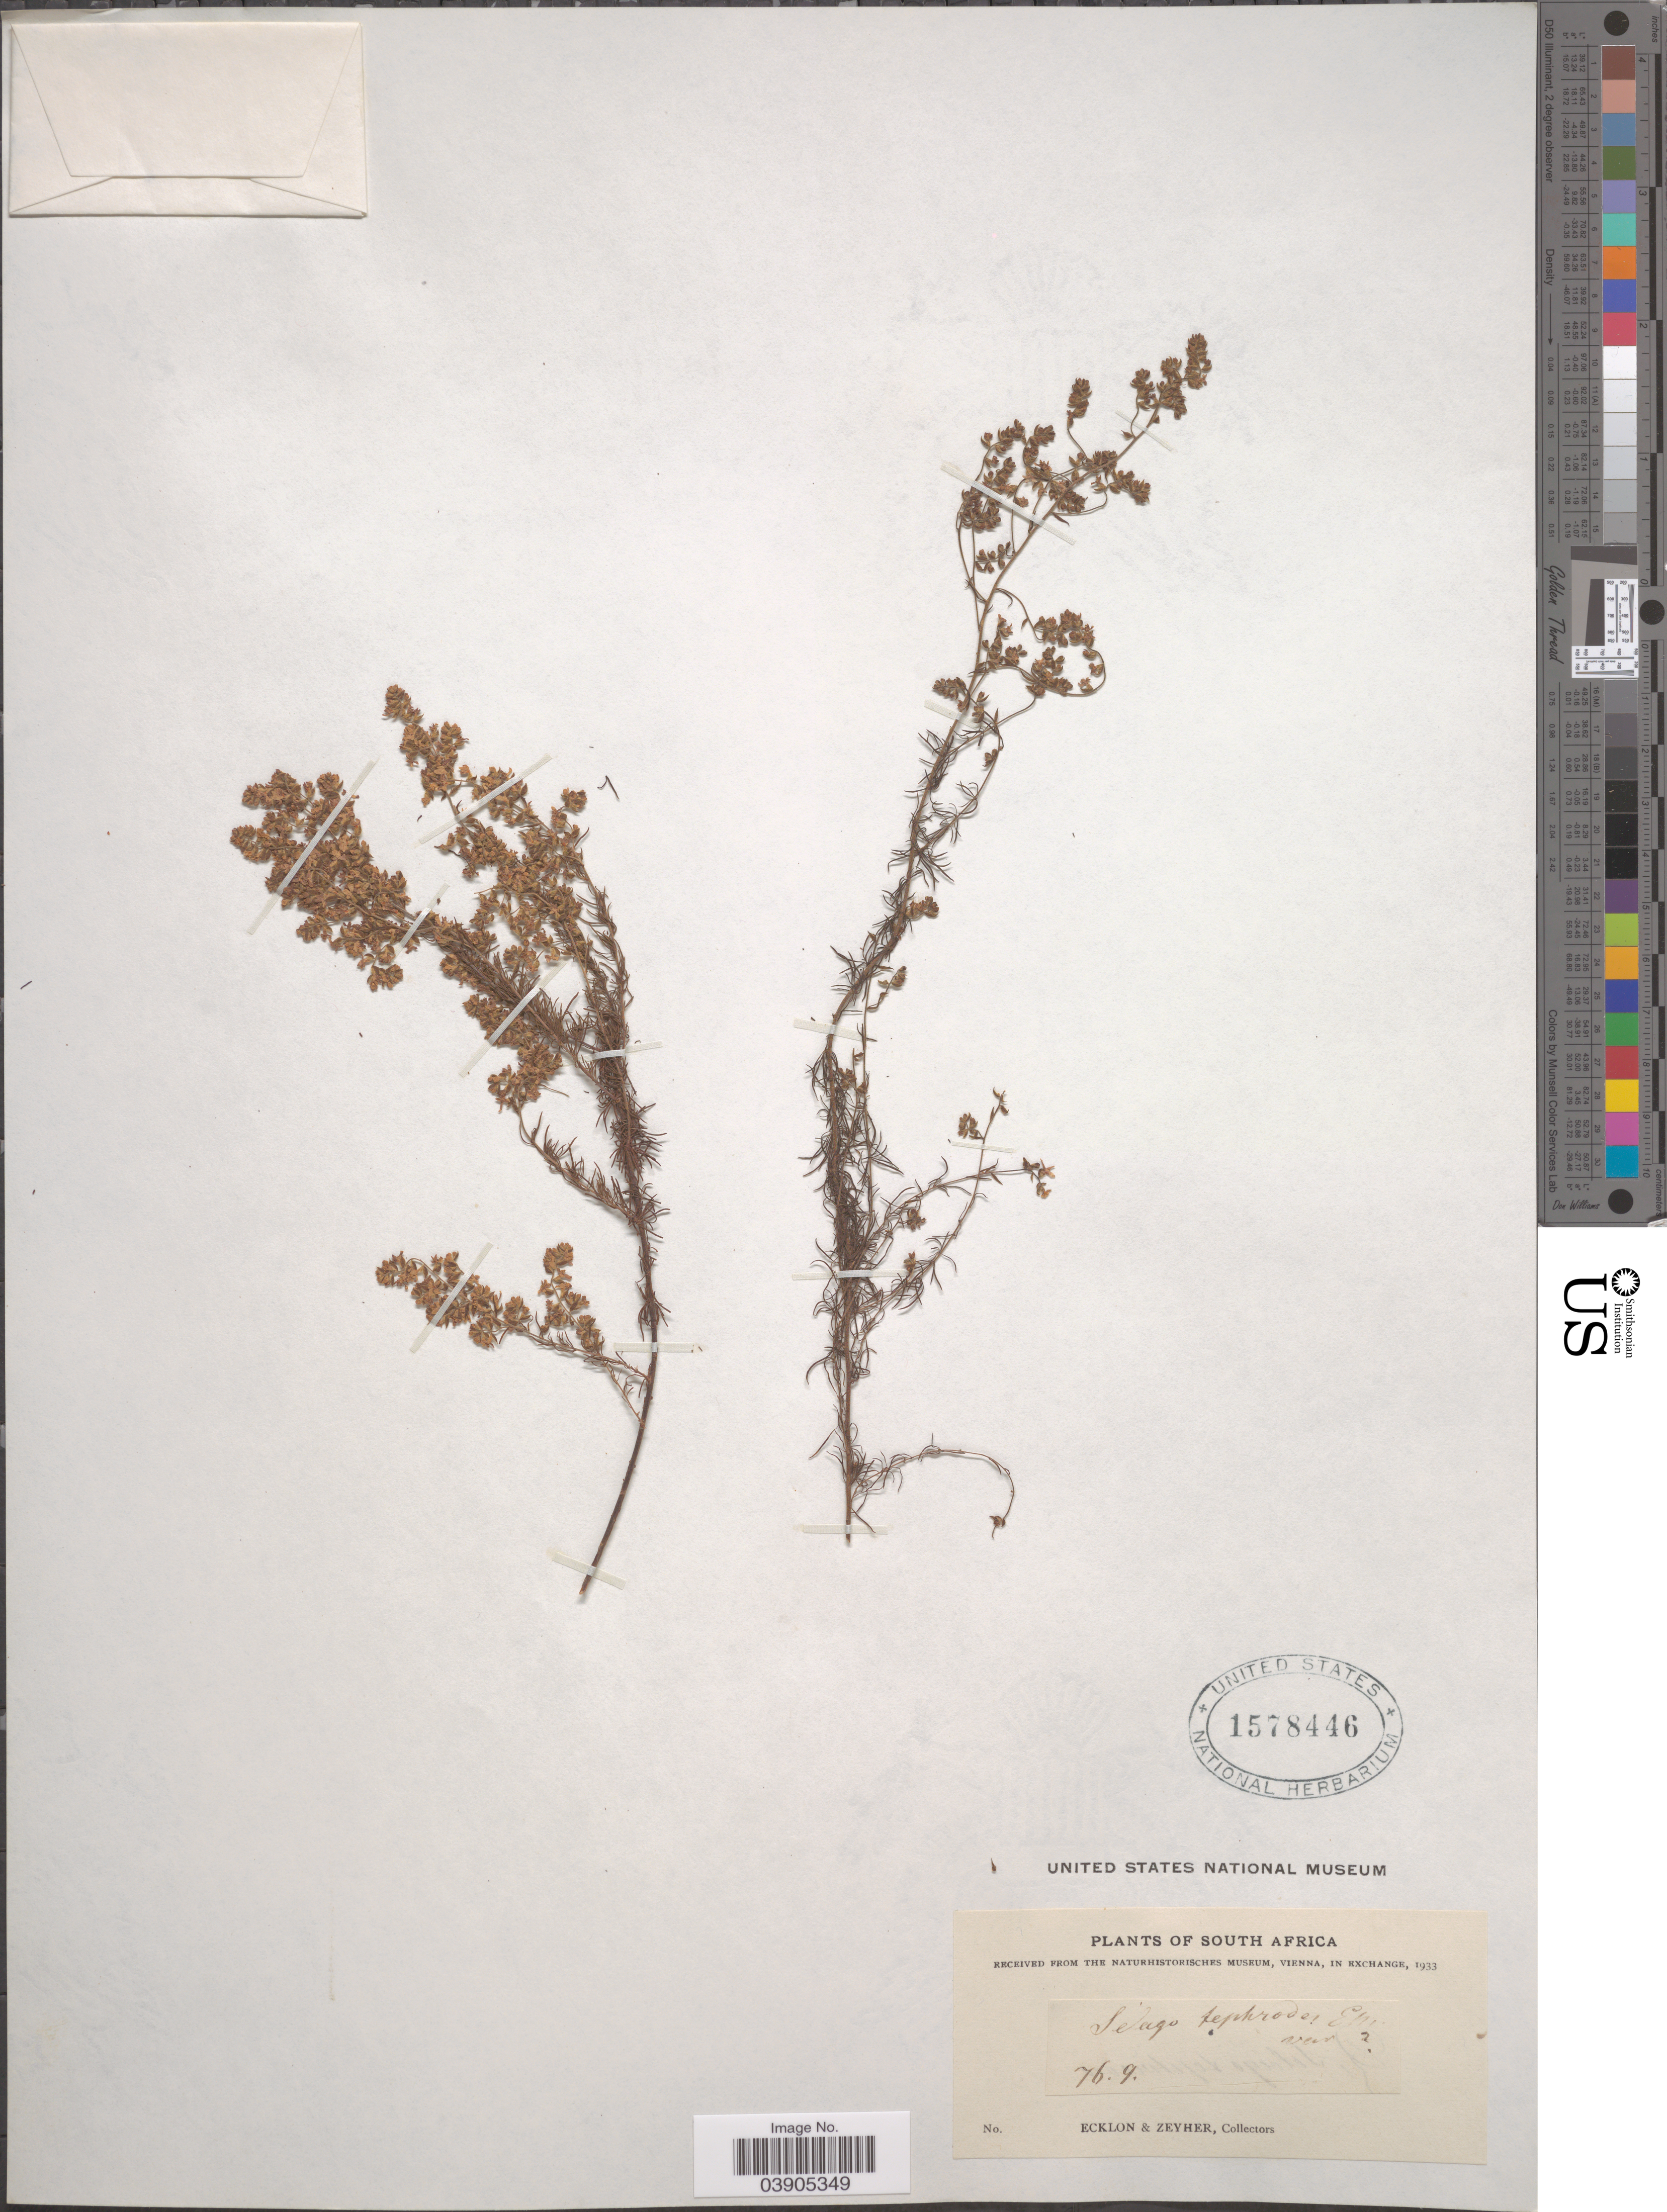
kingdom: Plantae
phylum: Tracheophyta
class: Magnoliopsida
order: Lamiales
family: Scrophulariaceae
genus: Selago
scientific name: Selago tephrodes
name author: E. Mey.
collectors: -. Ecklon & -. Zeyher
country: South Africa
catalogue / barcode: US 1578446